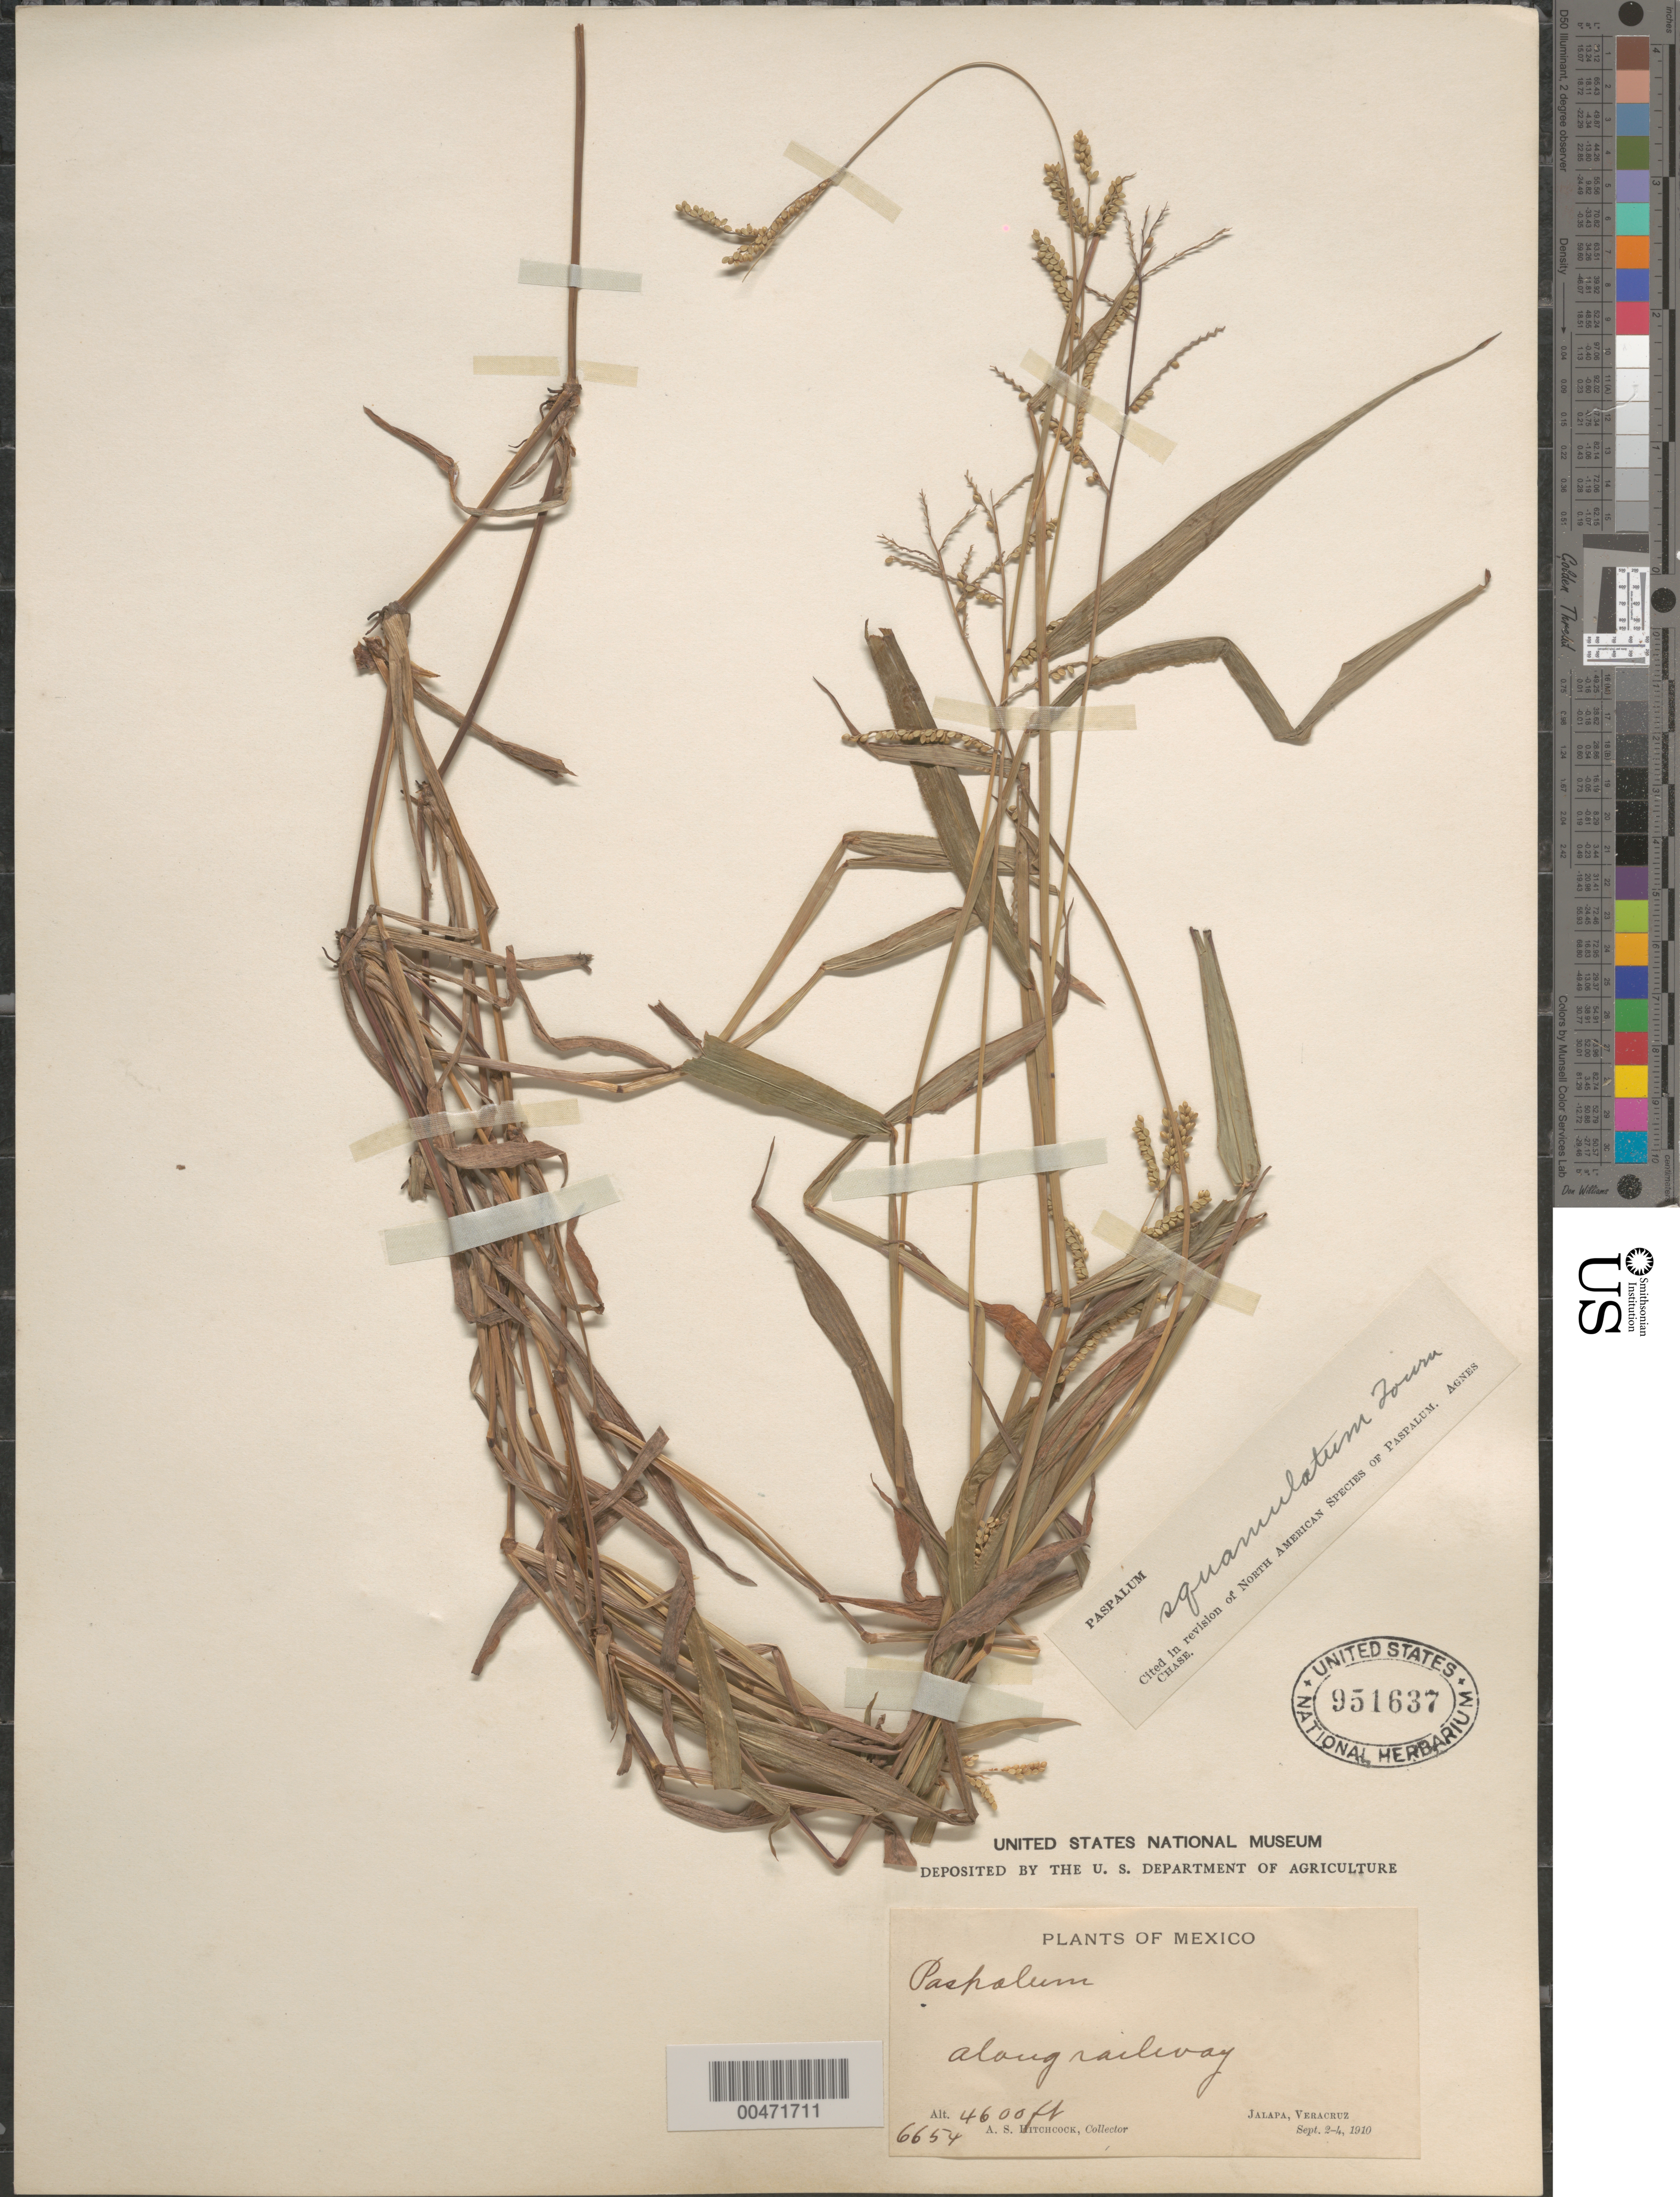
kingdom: Plantae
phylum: Tracheophyta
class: Liliopsida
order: Poales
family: Poaceae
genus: Paspalum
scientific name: Paspalum squamulatum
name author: E. Fourn.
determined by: Chase, [M.] Agnes, (US)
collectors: A. S. Hitchcock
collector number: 6654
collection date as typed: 2 Sep 1910 to 4 Sep 1910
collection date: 1910-09-02/1910-09-04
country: Mexico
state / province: Veracruz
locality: Jalapa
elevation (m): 1402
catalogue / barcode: US 951637